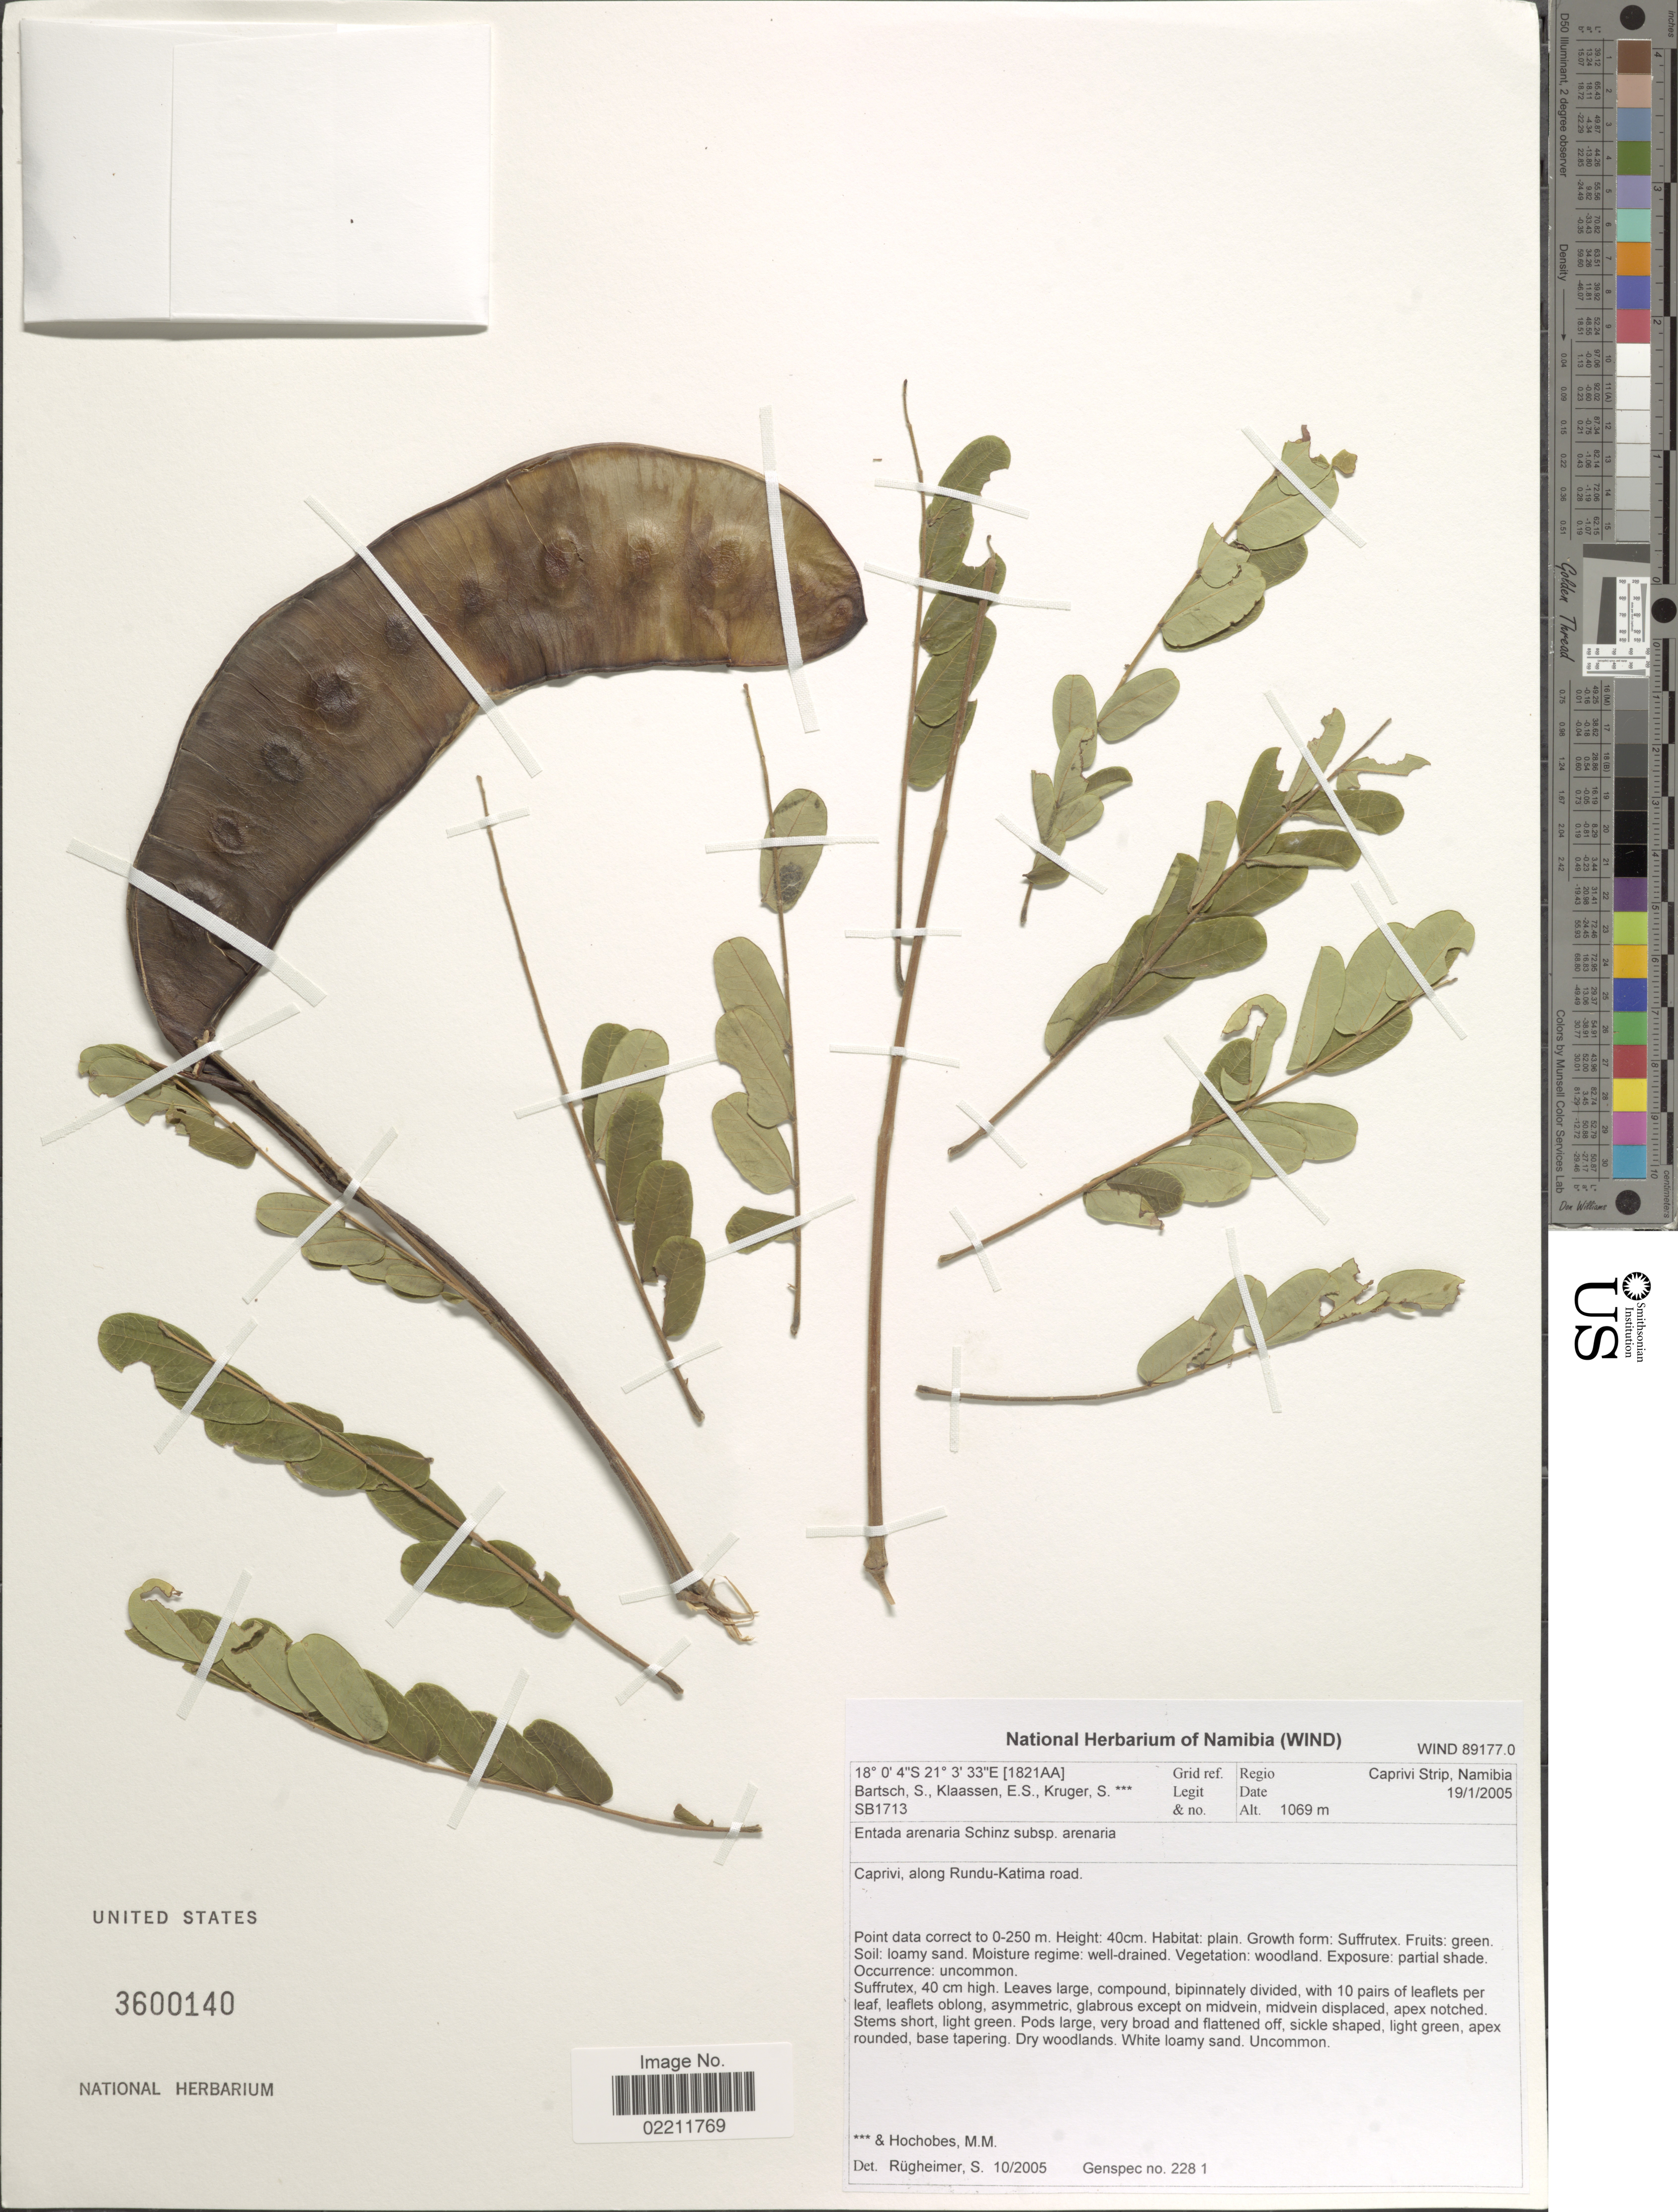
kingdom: Plantae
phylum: Tracheophyta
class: Magnoliopsida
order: Fabales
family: Fabaceae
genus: Entada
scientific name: Entada arenaria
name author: Schinz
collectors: S. Bartsch, E. S. Klaassen & S. Kruger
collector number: SB713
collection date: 2005-01-19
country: Namibia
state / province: Caprivi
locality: Regio Caprivi Strip, Namibia. Caprivi, along Rundu-Katima road.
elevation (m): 1069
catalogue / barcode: US 3600140